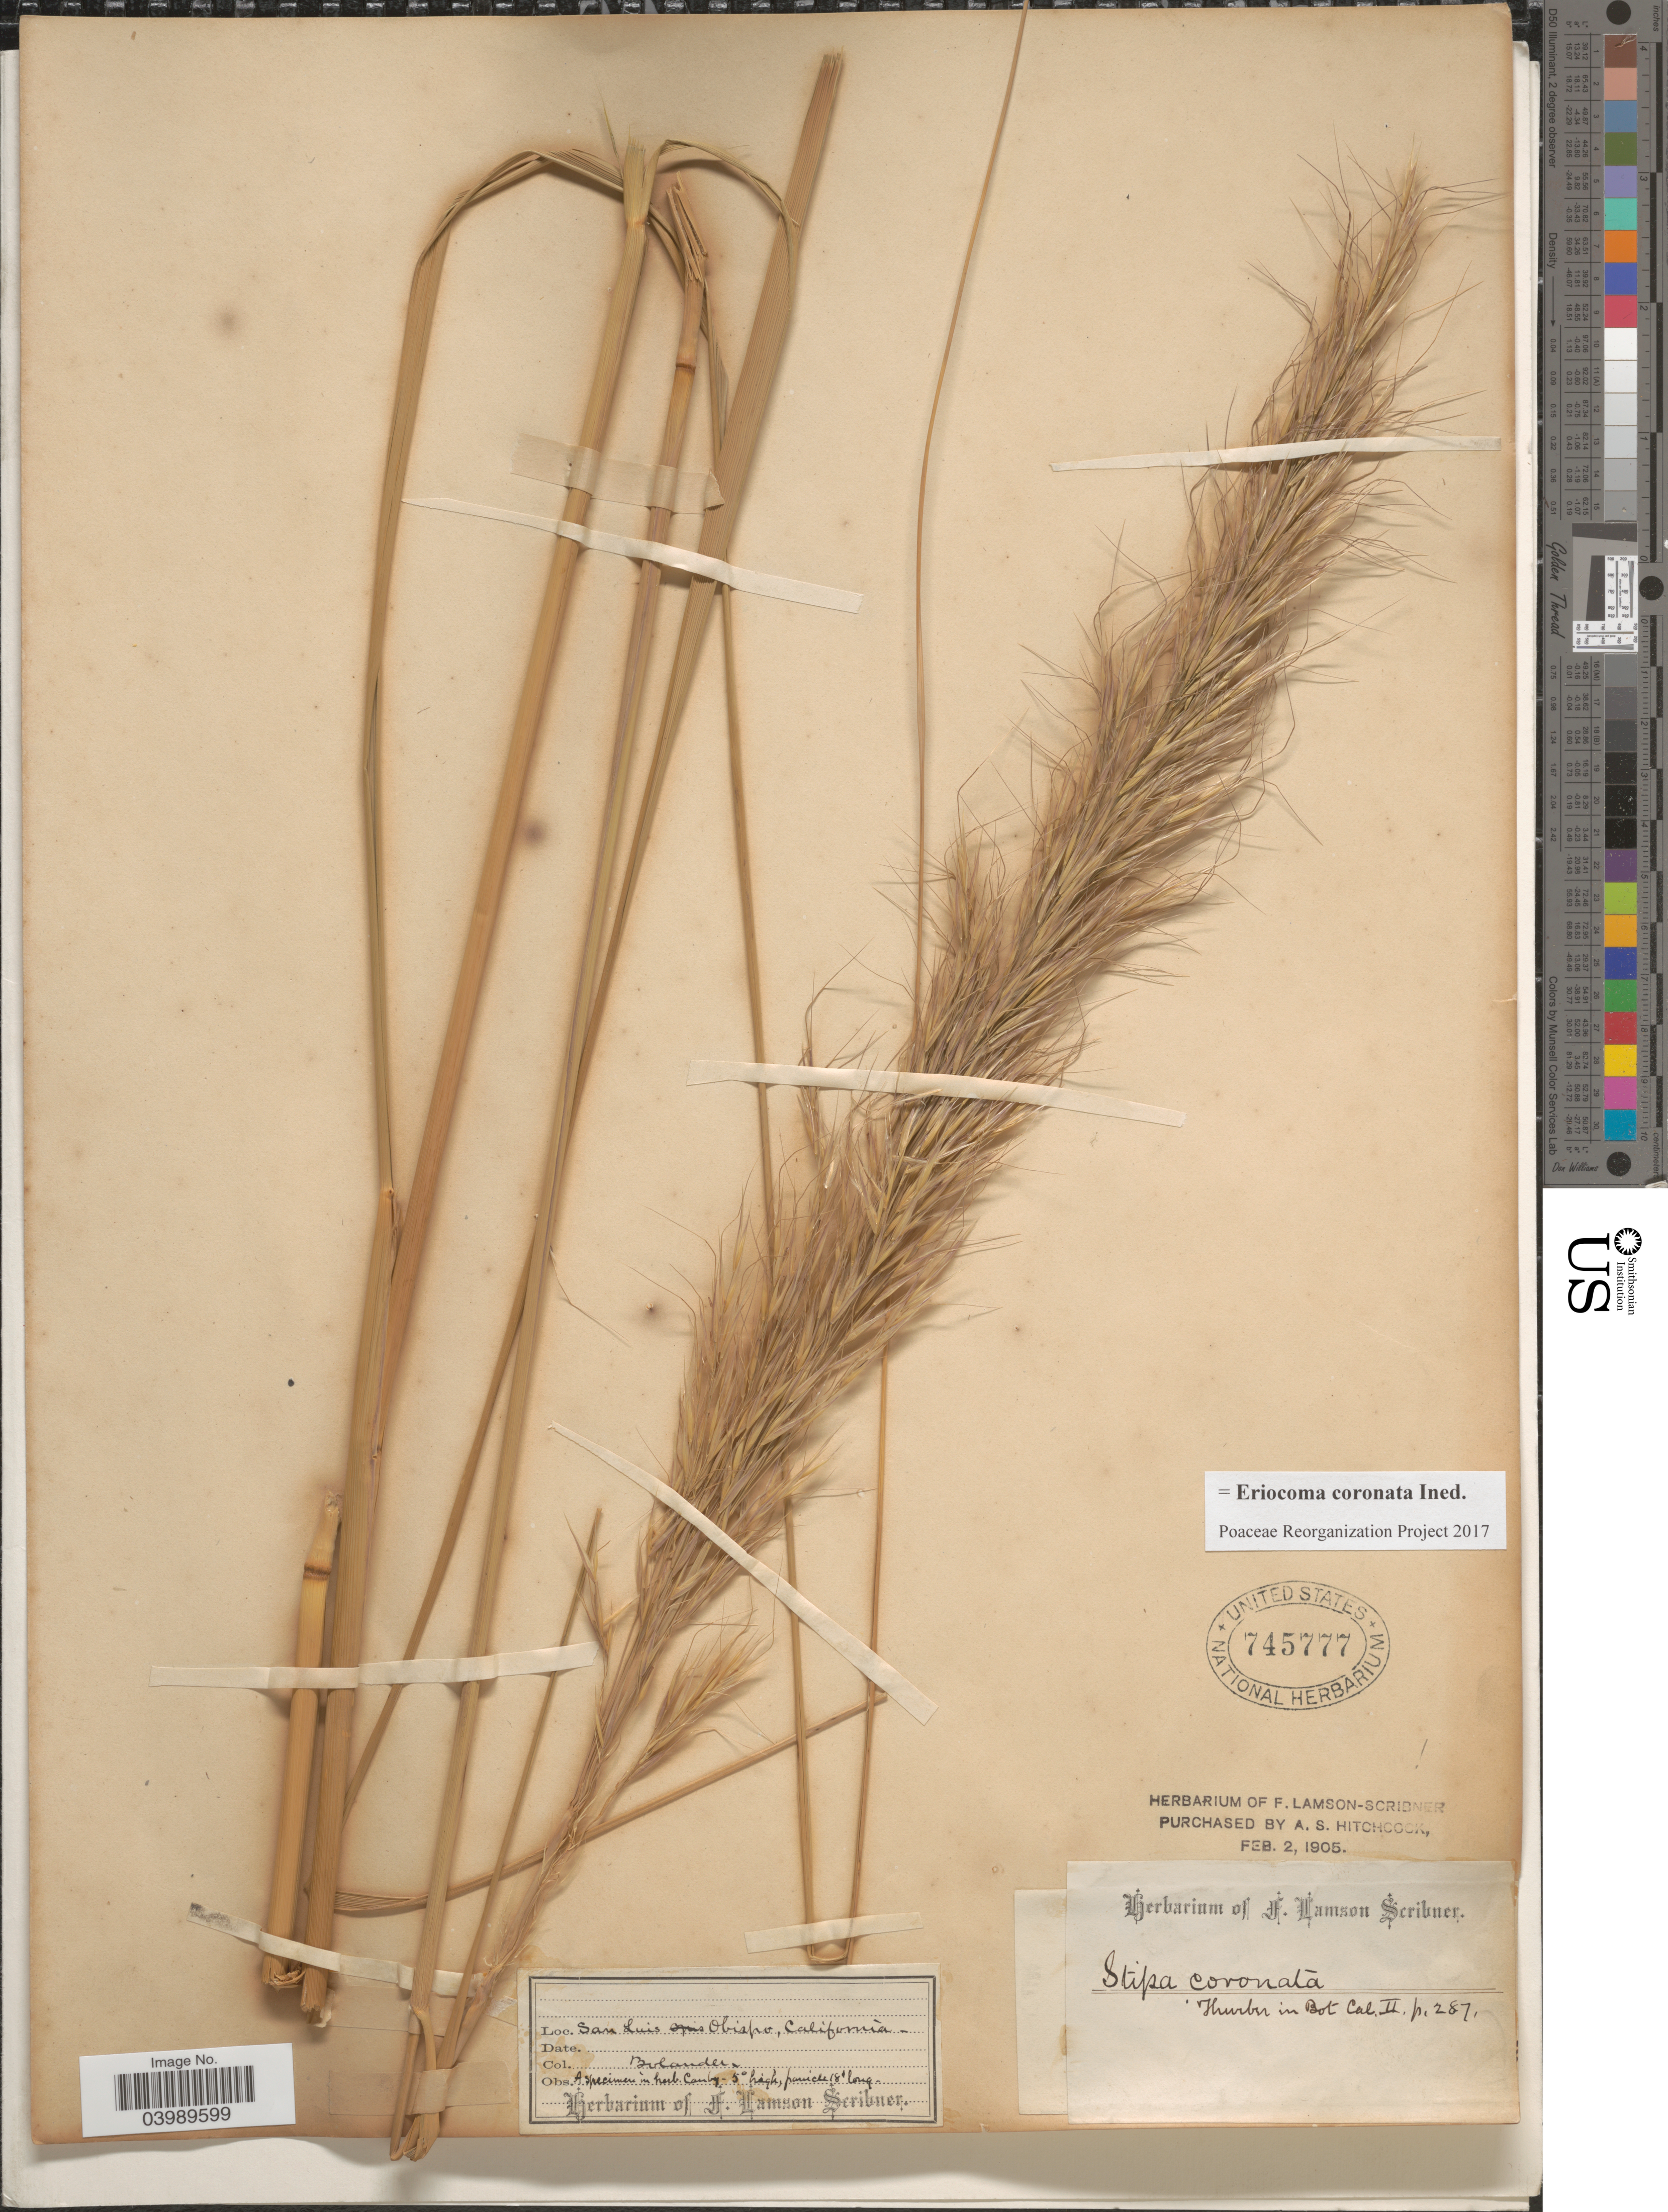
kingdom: Plantae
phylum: Tracheophyta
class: Liliopsida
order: Poales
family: Poaceae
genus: Eriocoma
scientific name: Eriocoma coronata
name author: (Thurb.) Romasch.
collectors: H. Bolander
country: United States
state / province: California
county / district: San Luis Obispo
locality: San Luis Obispo.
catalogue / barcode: US 745777